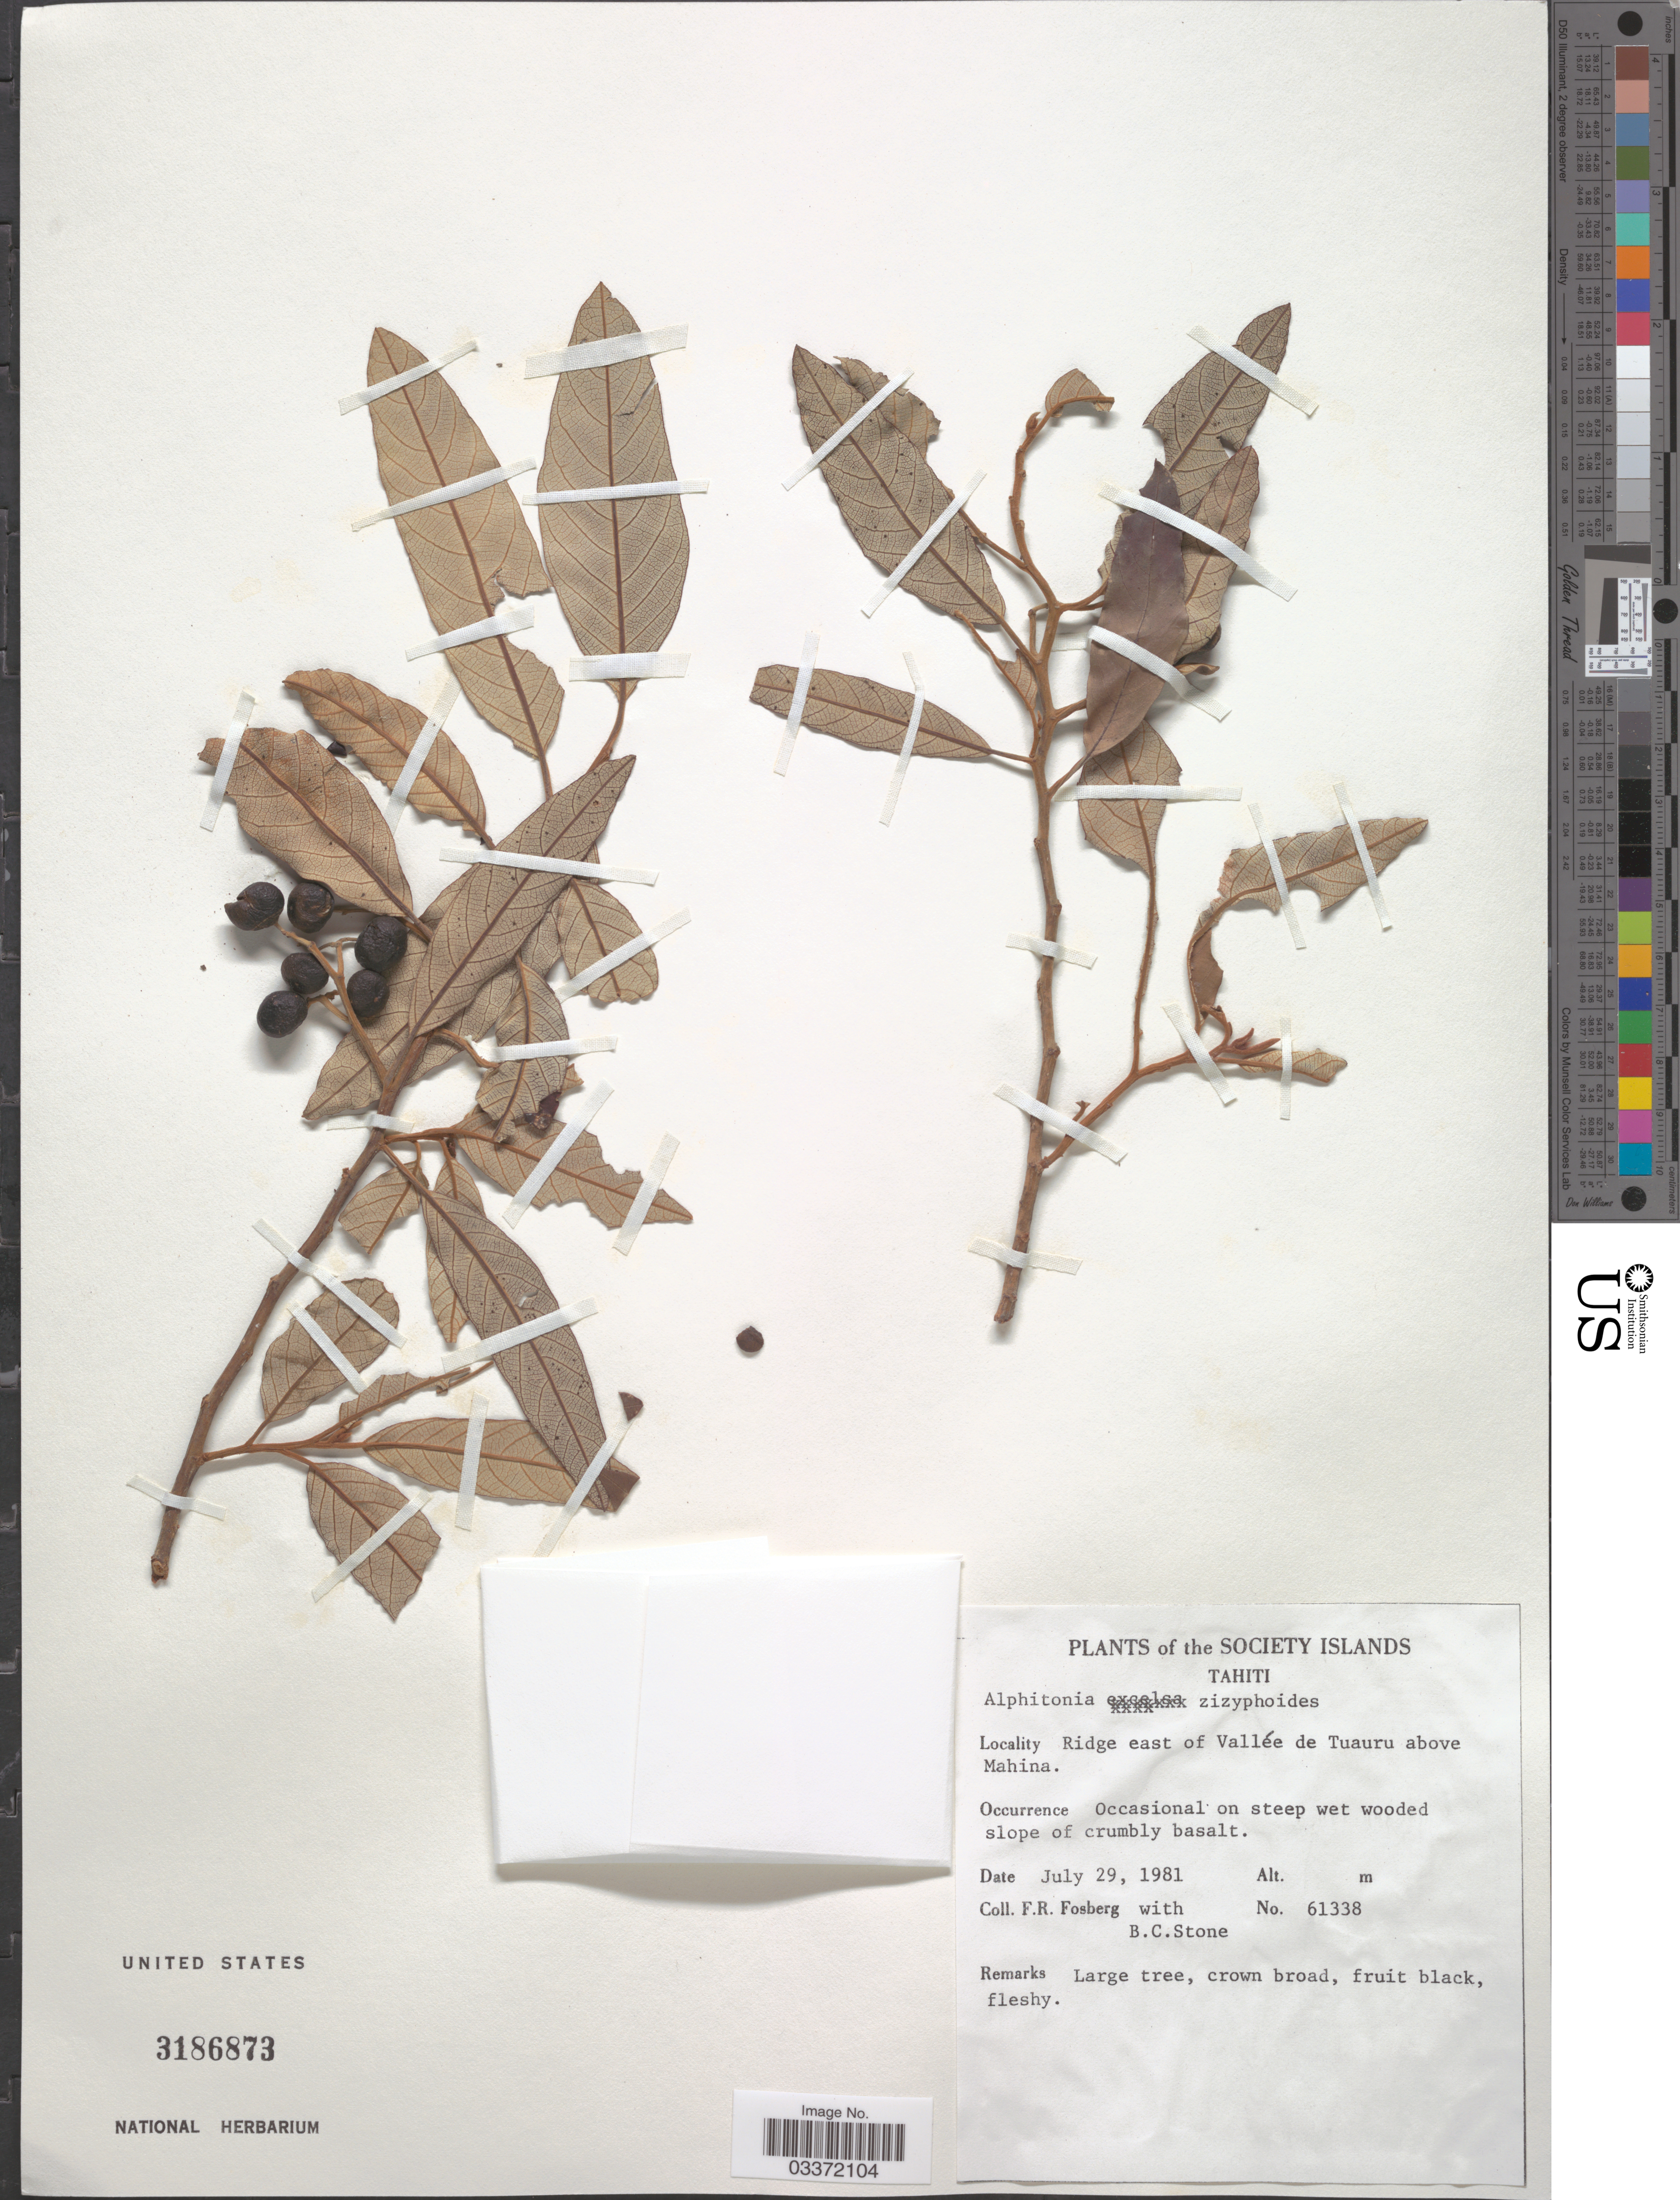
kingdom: Plantae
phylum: Tracheophyta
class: Magnoliopsida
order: Rosales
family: Rhamnaceae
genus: Alphitonia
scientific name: Alphitonia zizyphoides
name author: (Sol. ex Spreng.) A. Gray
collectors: F. R. Fosberg & B. C. Stone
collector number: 61338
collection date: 1981-07-29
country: French Polynesia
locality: Tahiti, Ridge east of Vallée de Tuauru above Mahina.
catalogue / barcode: US 3186873